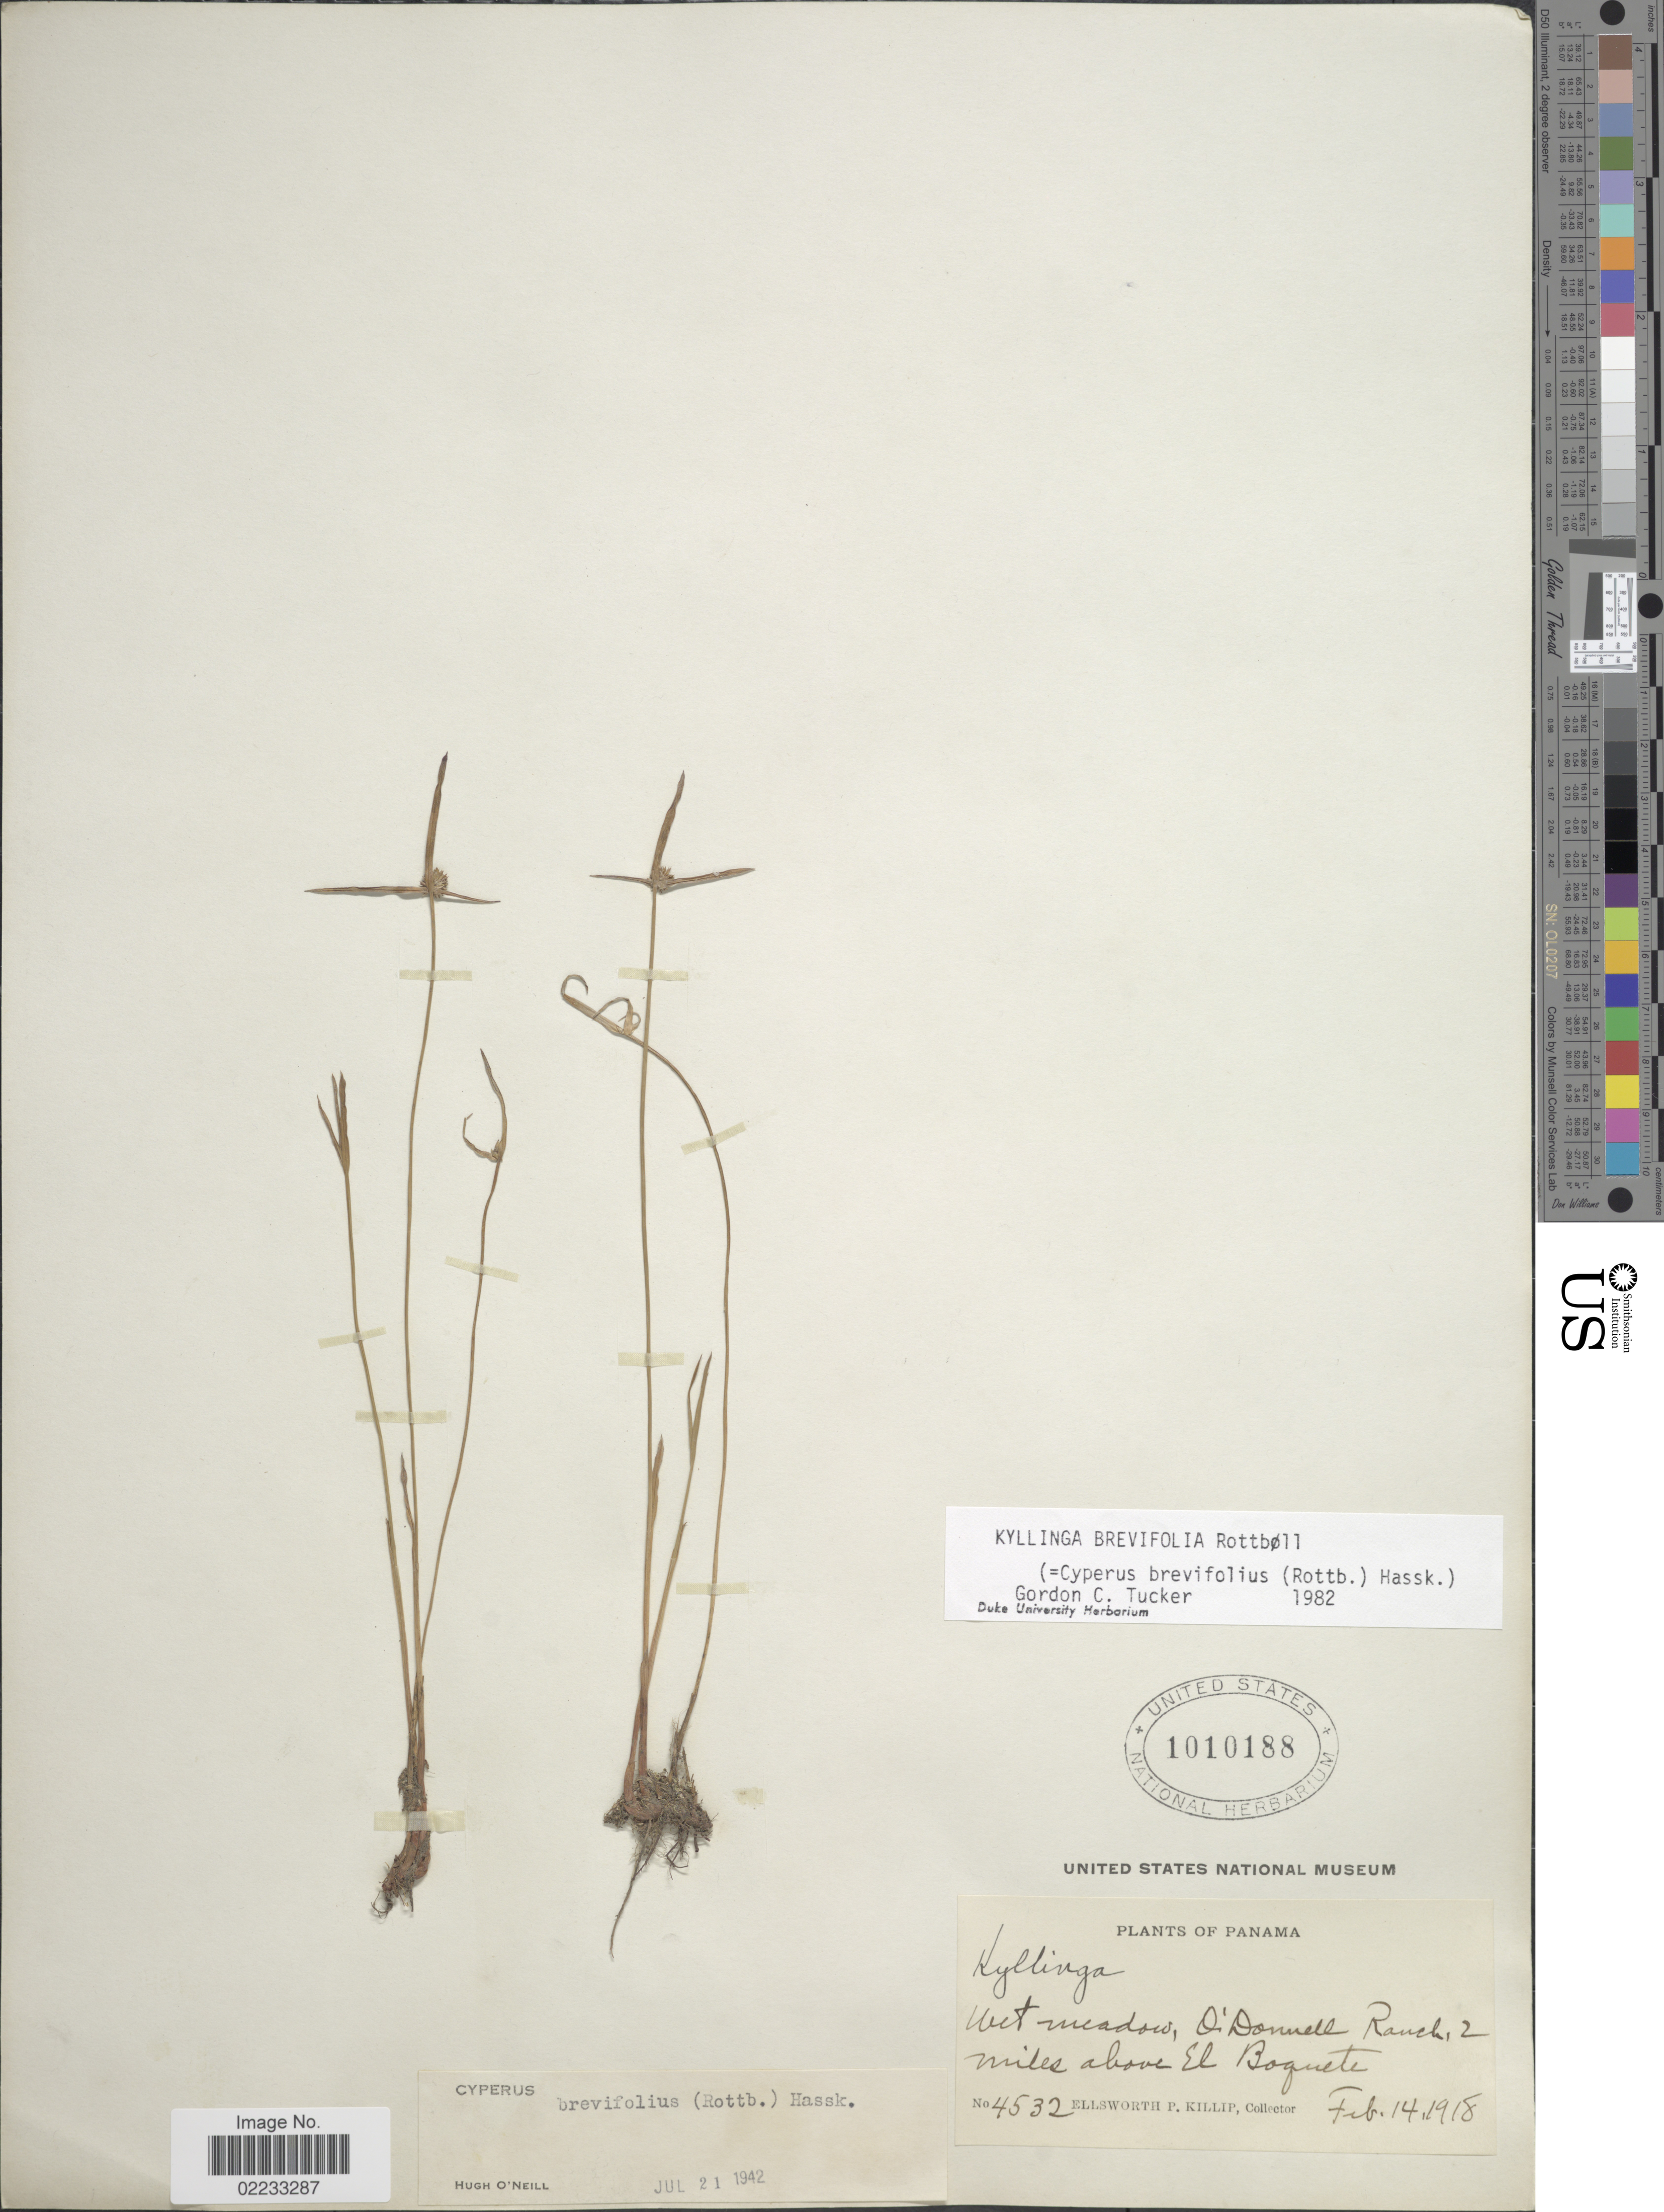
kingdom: Plantae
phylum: Tracheophyta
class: Liliopsida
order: Poales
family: Cyperaceae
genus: Cyperus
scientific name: Cyperus brevifolius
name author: (Rottb.) Hassk.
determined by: Strong, M. T., (US), Smithsonian Institution - National Museum of Natural History (UNITED STATES)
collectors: E. P. Killip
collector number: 4532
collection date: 1918-02-14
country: Panama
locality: Wet meado, O'Donnell Ranch, 2 miles above El Boguete.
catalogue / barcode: US 1010188